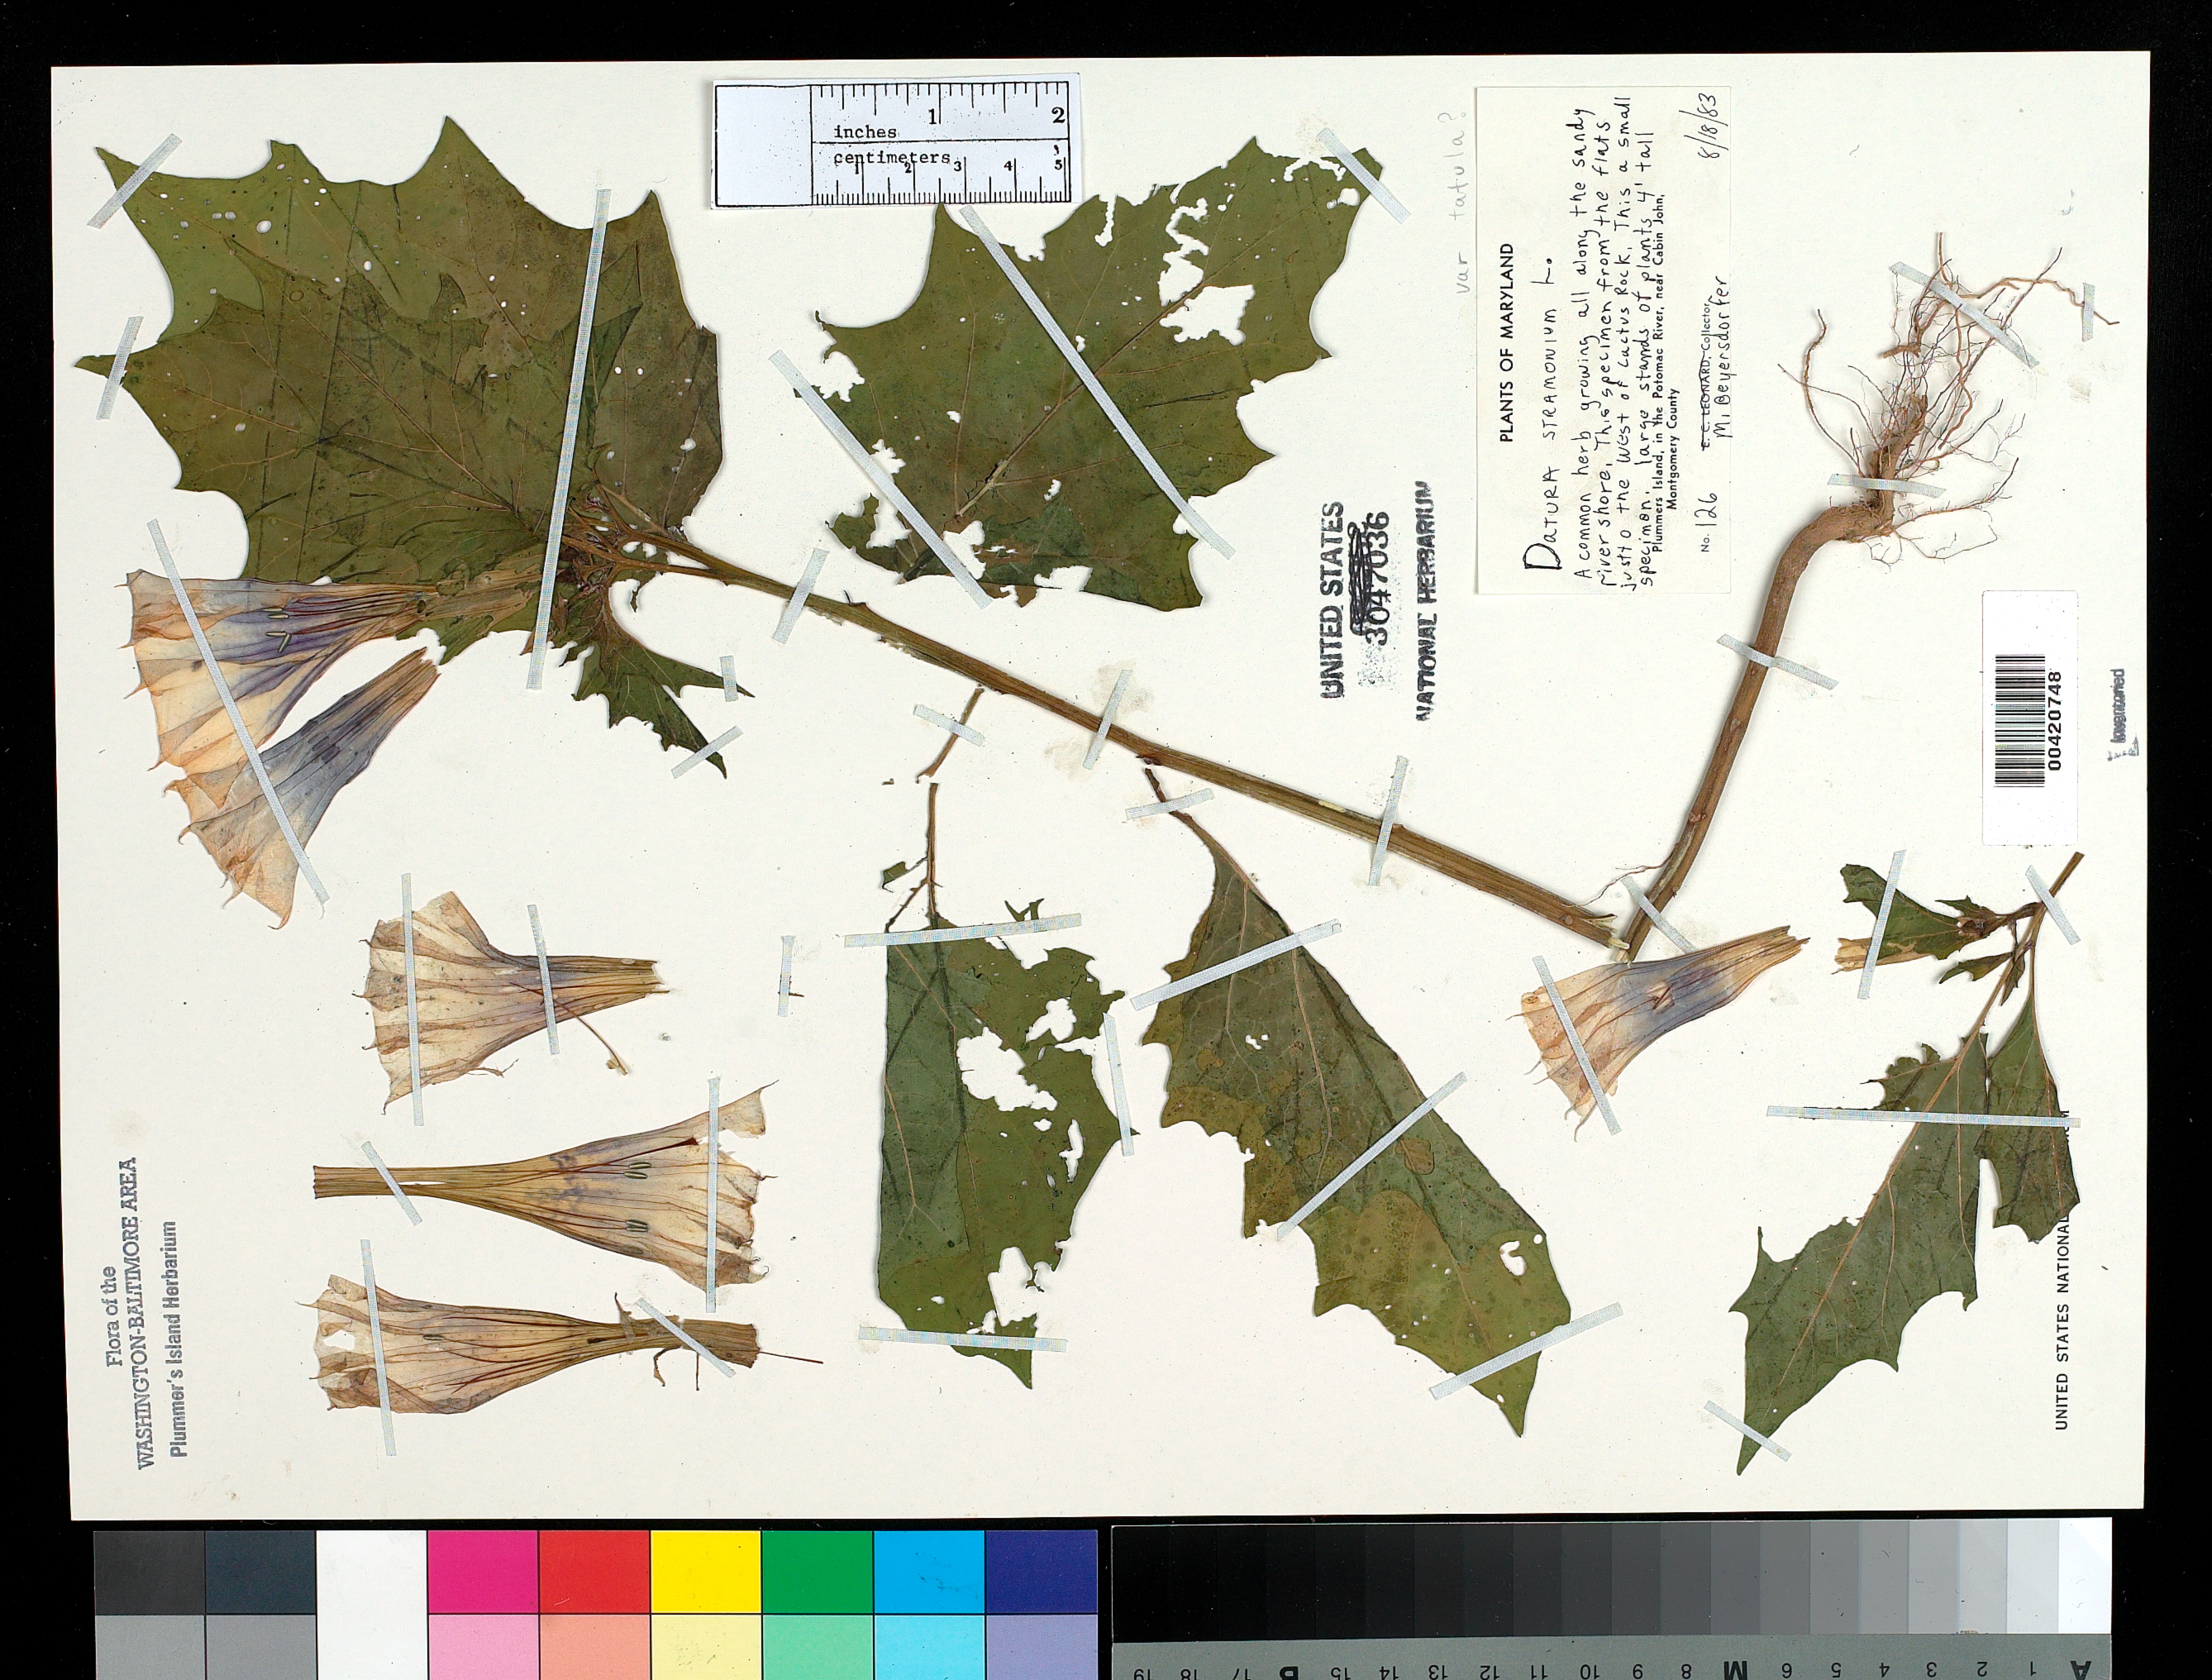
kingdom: Plantae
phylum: Tracheophyta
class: Magnoliopsida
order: Solanales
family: Solanaceae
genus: Datura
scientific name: Datura stramonium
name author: L.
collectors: M. Beyersdorfer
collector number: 126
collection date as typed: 18 Aug 1983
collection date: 1983-08-18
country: United States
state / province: Maryland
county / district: Montgomery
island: Plummers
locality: Plummer's Island; flats just to the west of Cactus Rock C. & O. Canal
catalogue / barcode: US 3047036